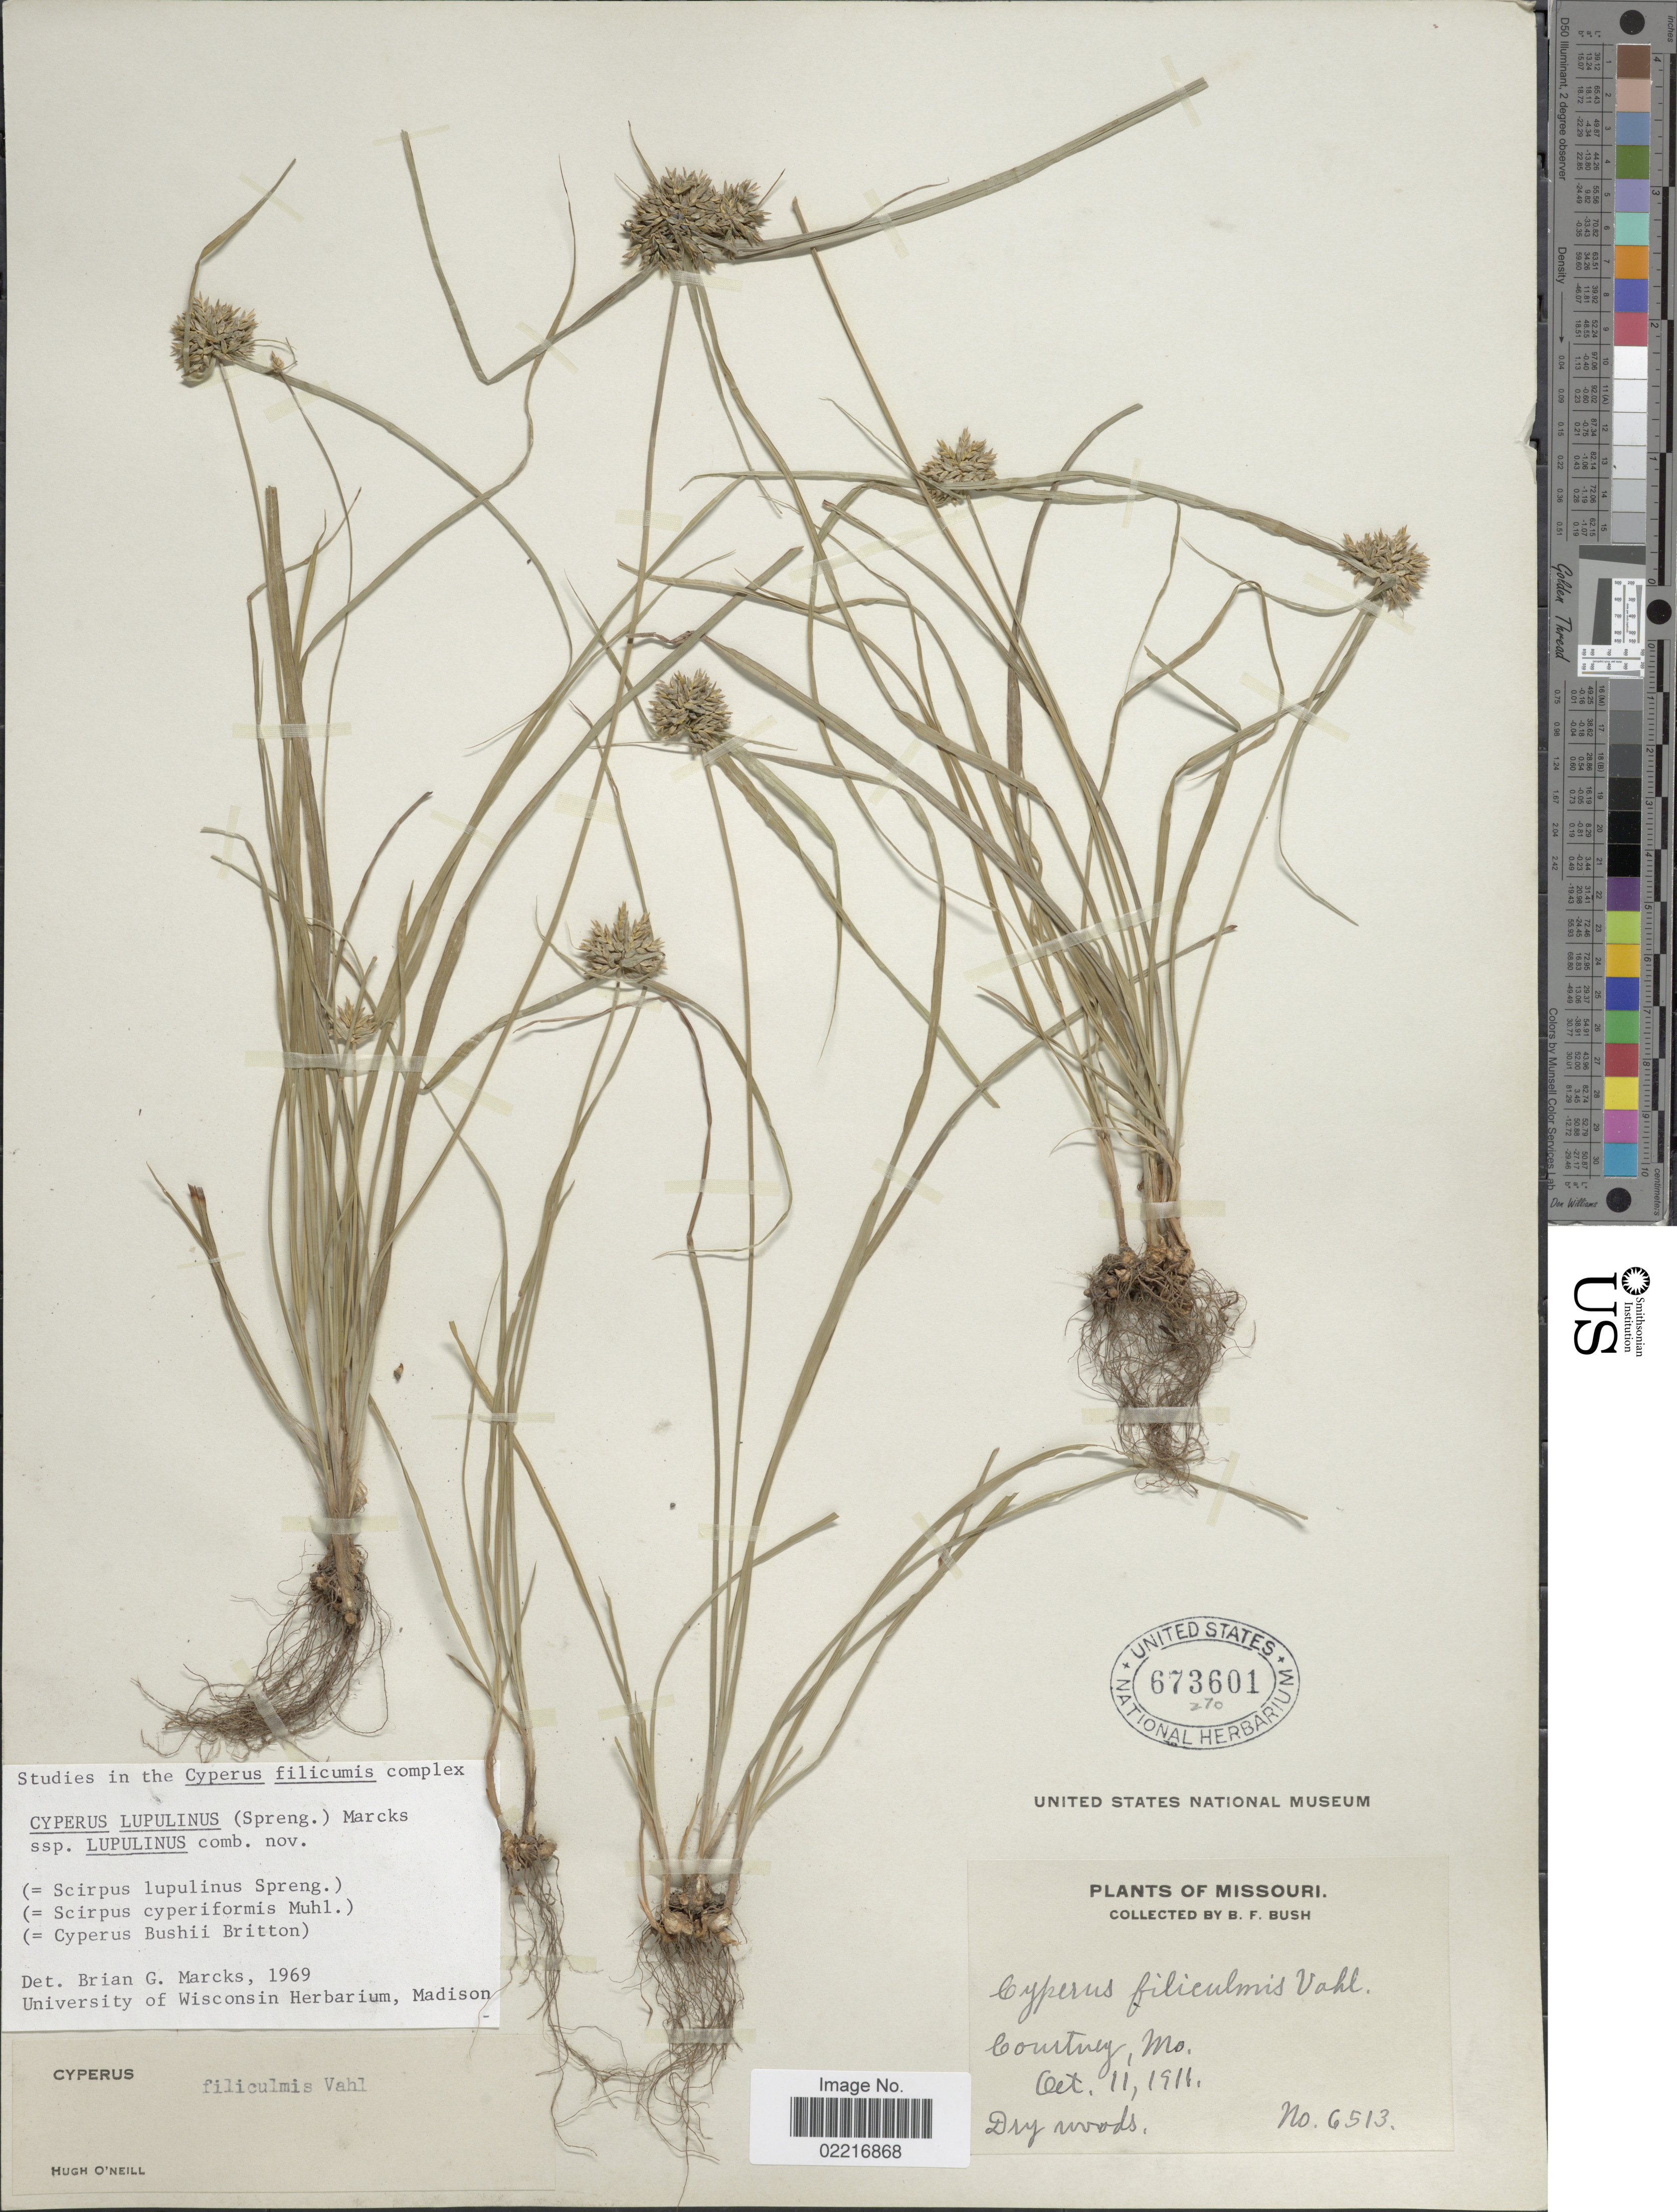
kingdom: Plantae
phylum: Tracheophyta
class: Liliopsida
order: Poales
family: Cyperaceae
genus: Cyperus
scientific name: Cyperus lupulinus subsp. lupulinus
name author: (Spreng.) Marcks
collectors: F. Bush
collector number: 6513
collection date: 1911-10-11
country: United States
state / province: Missouri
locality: Courtney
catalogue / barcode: US 673601